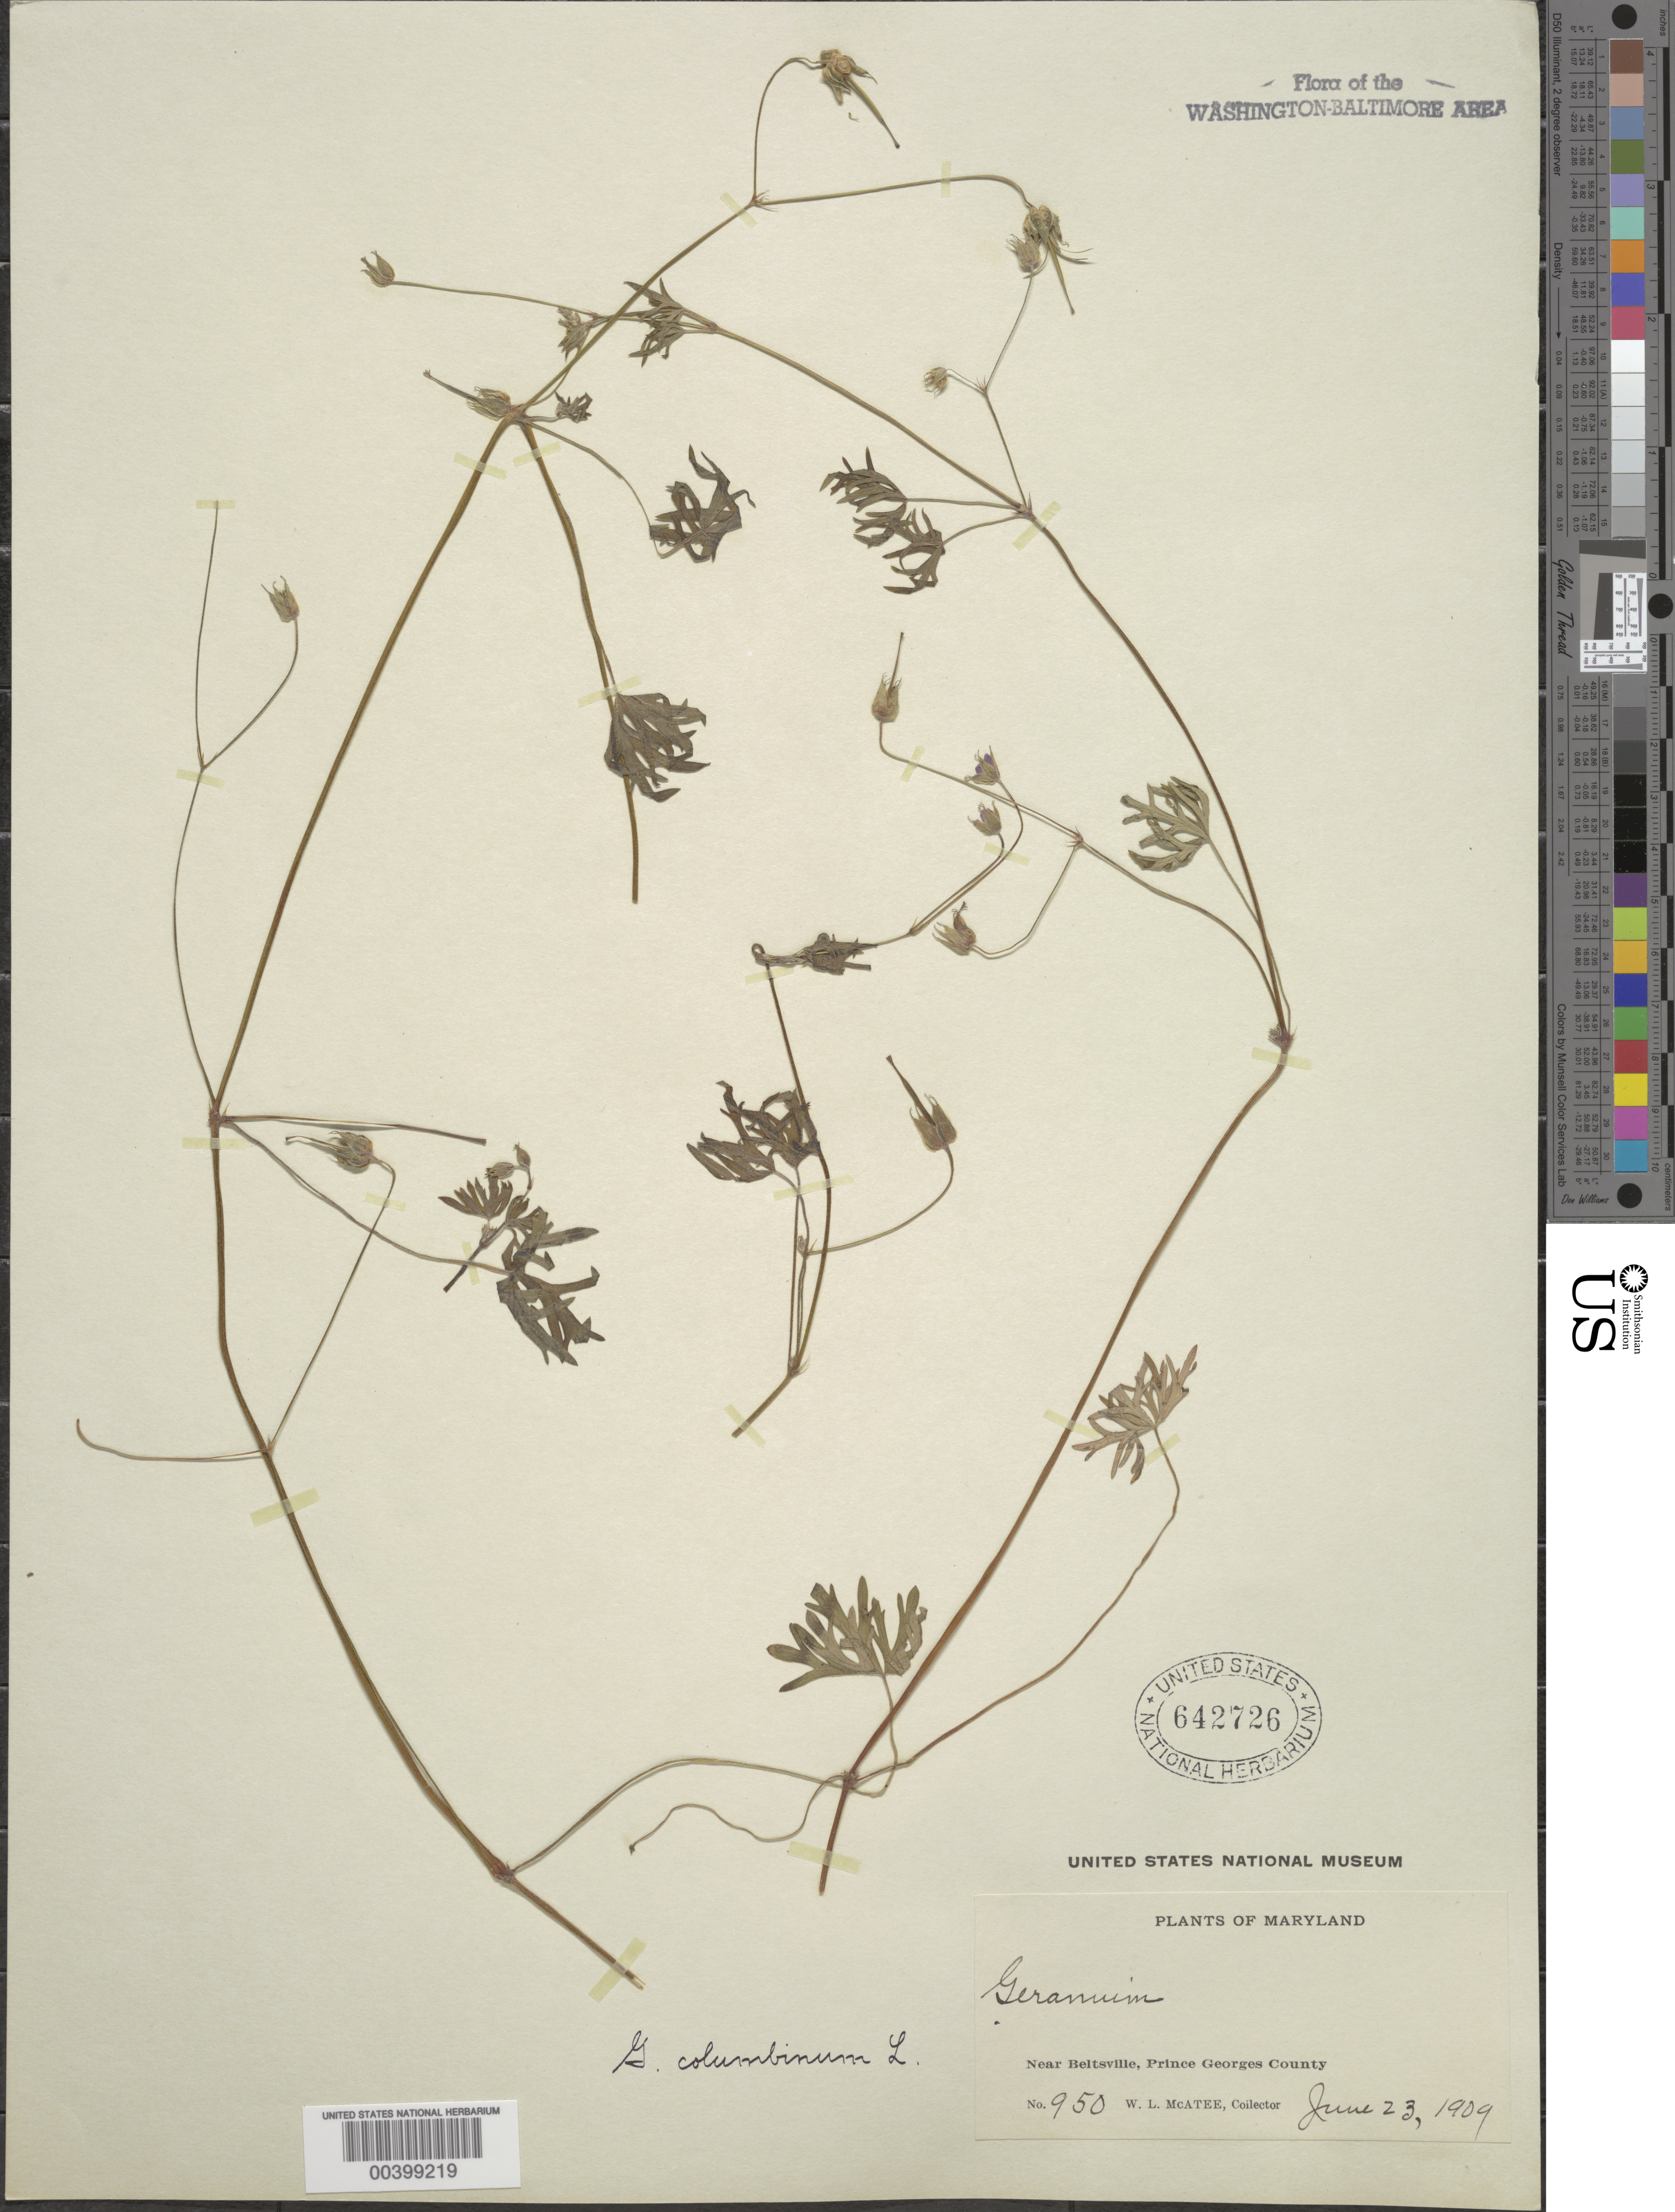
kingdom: Plantae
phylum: Tracheophyta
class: Magnoliopsida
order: Geraniales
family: Geraniaceae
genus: Geranium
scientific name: Geranium columbinum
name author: L.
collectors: W. McAtee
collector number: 950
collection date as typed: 23 Jun 1909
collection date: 1909-06-23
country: United States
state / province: Maryland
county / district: Prince George's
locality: Beltsville vicinity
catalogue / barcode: US 642726